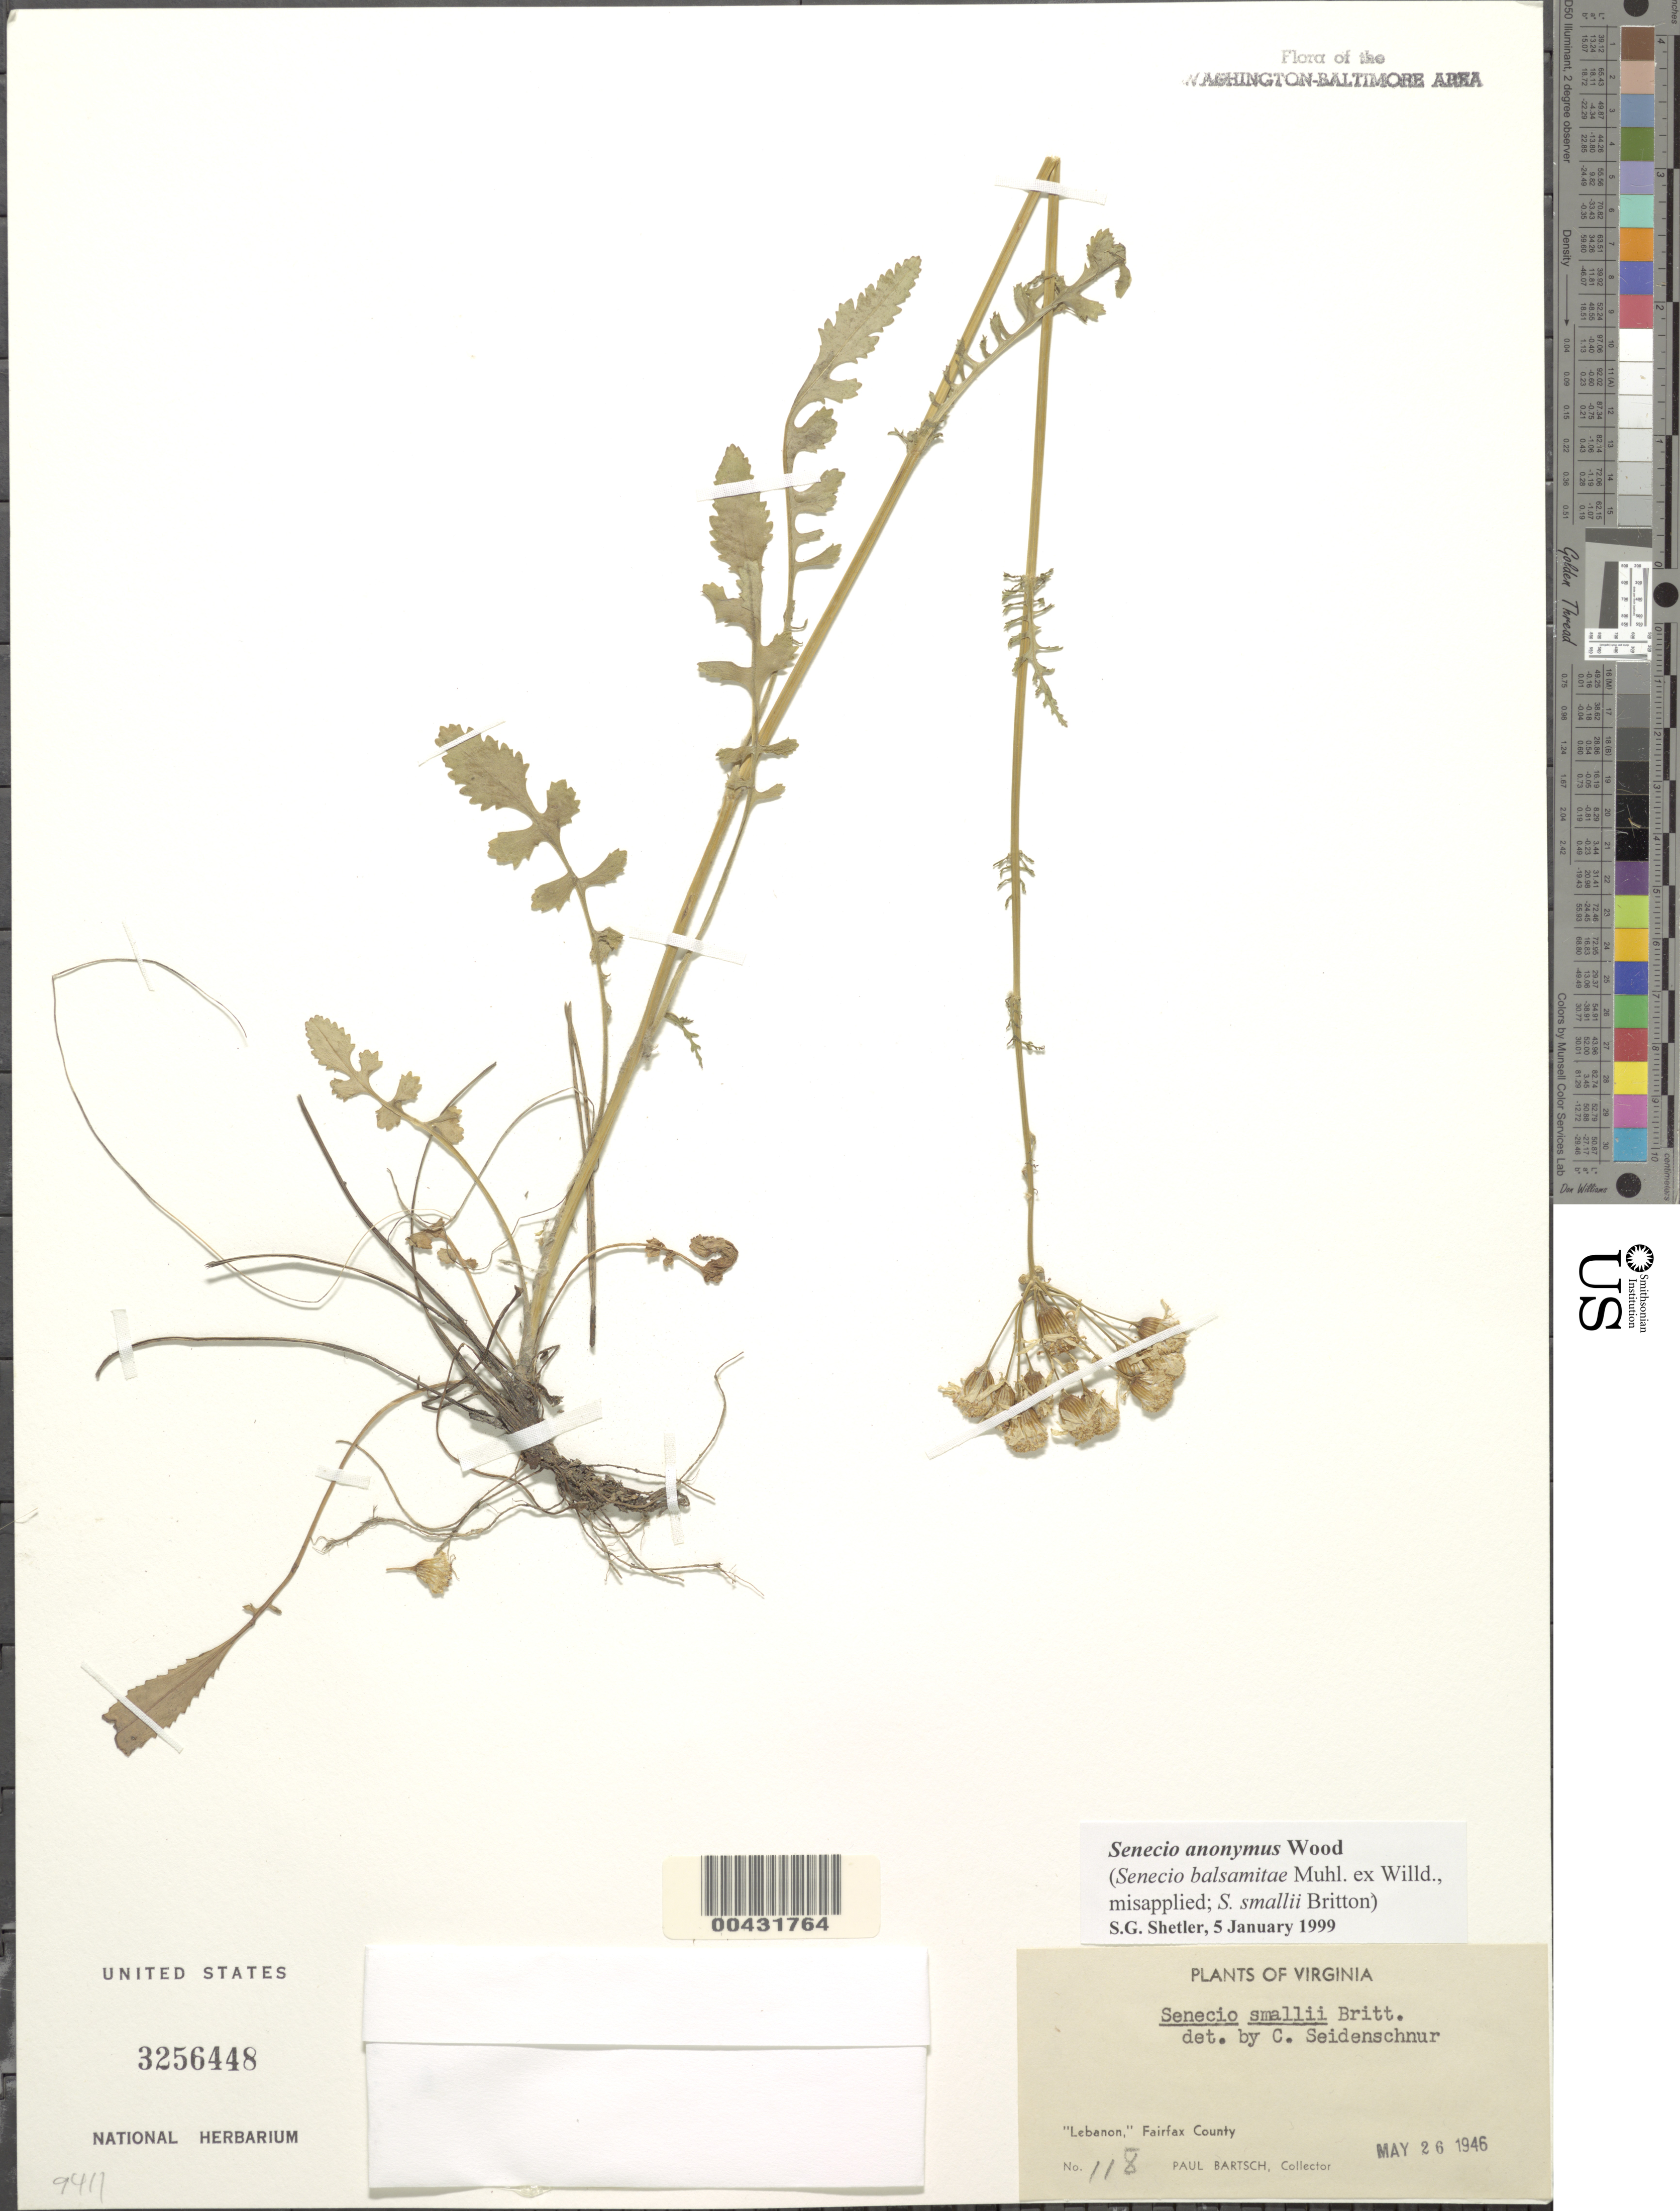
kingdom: Plantae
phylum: Tracheophyta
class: Magnoliopsida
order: Asterales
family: Asteraceae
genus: Packera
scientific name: Packera anonyma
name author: (Alph. Wood) W.A. Weber & Á. Löve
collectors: P. Bartsch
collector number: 118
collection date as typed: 26 May 1946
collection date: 1946-05-26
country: United States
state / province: Virginia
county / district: Fairfax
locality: Lebanon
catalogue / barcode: US 3256448